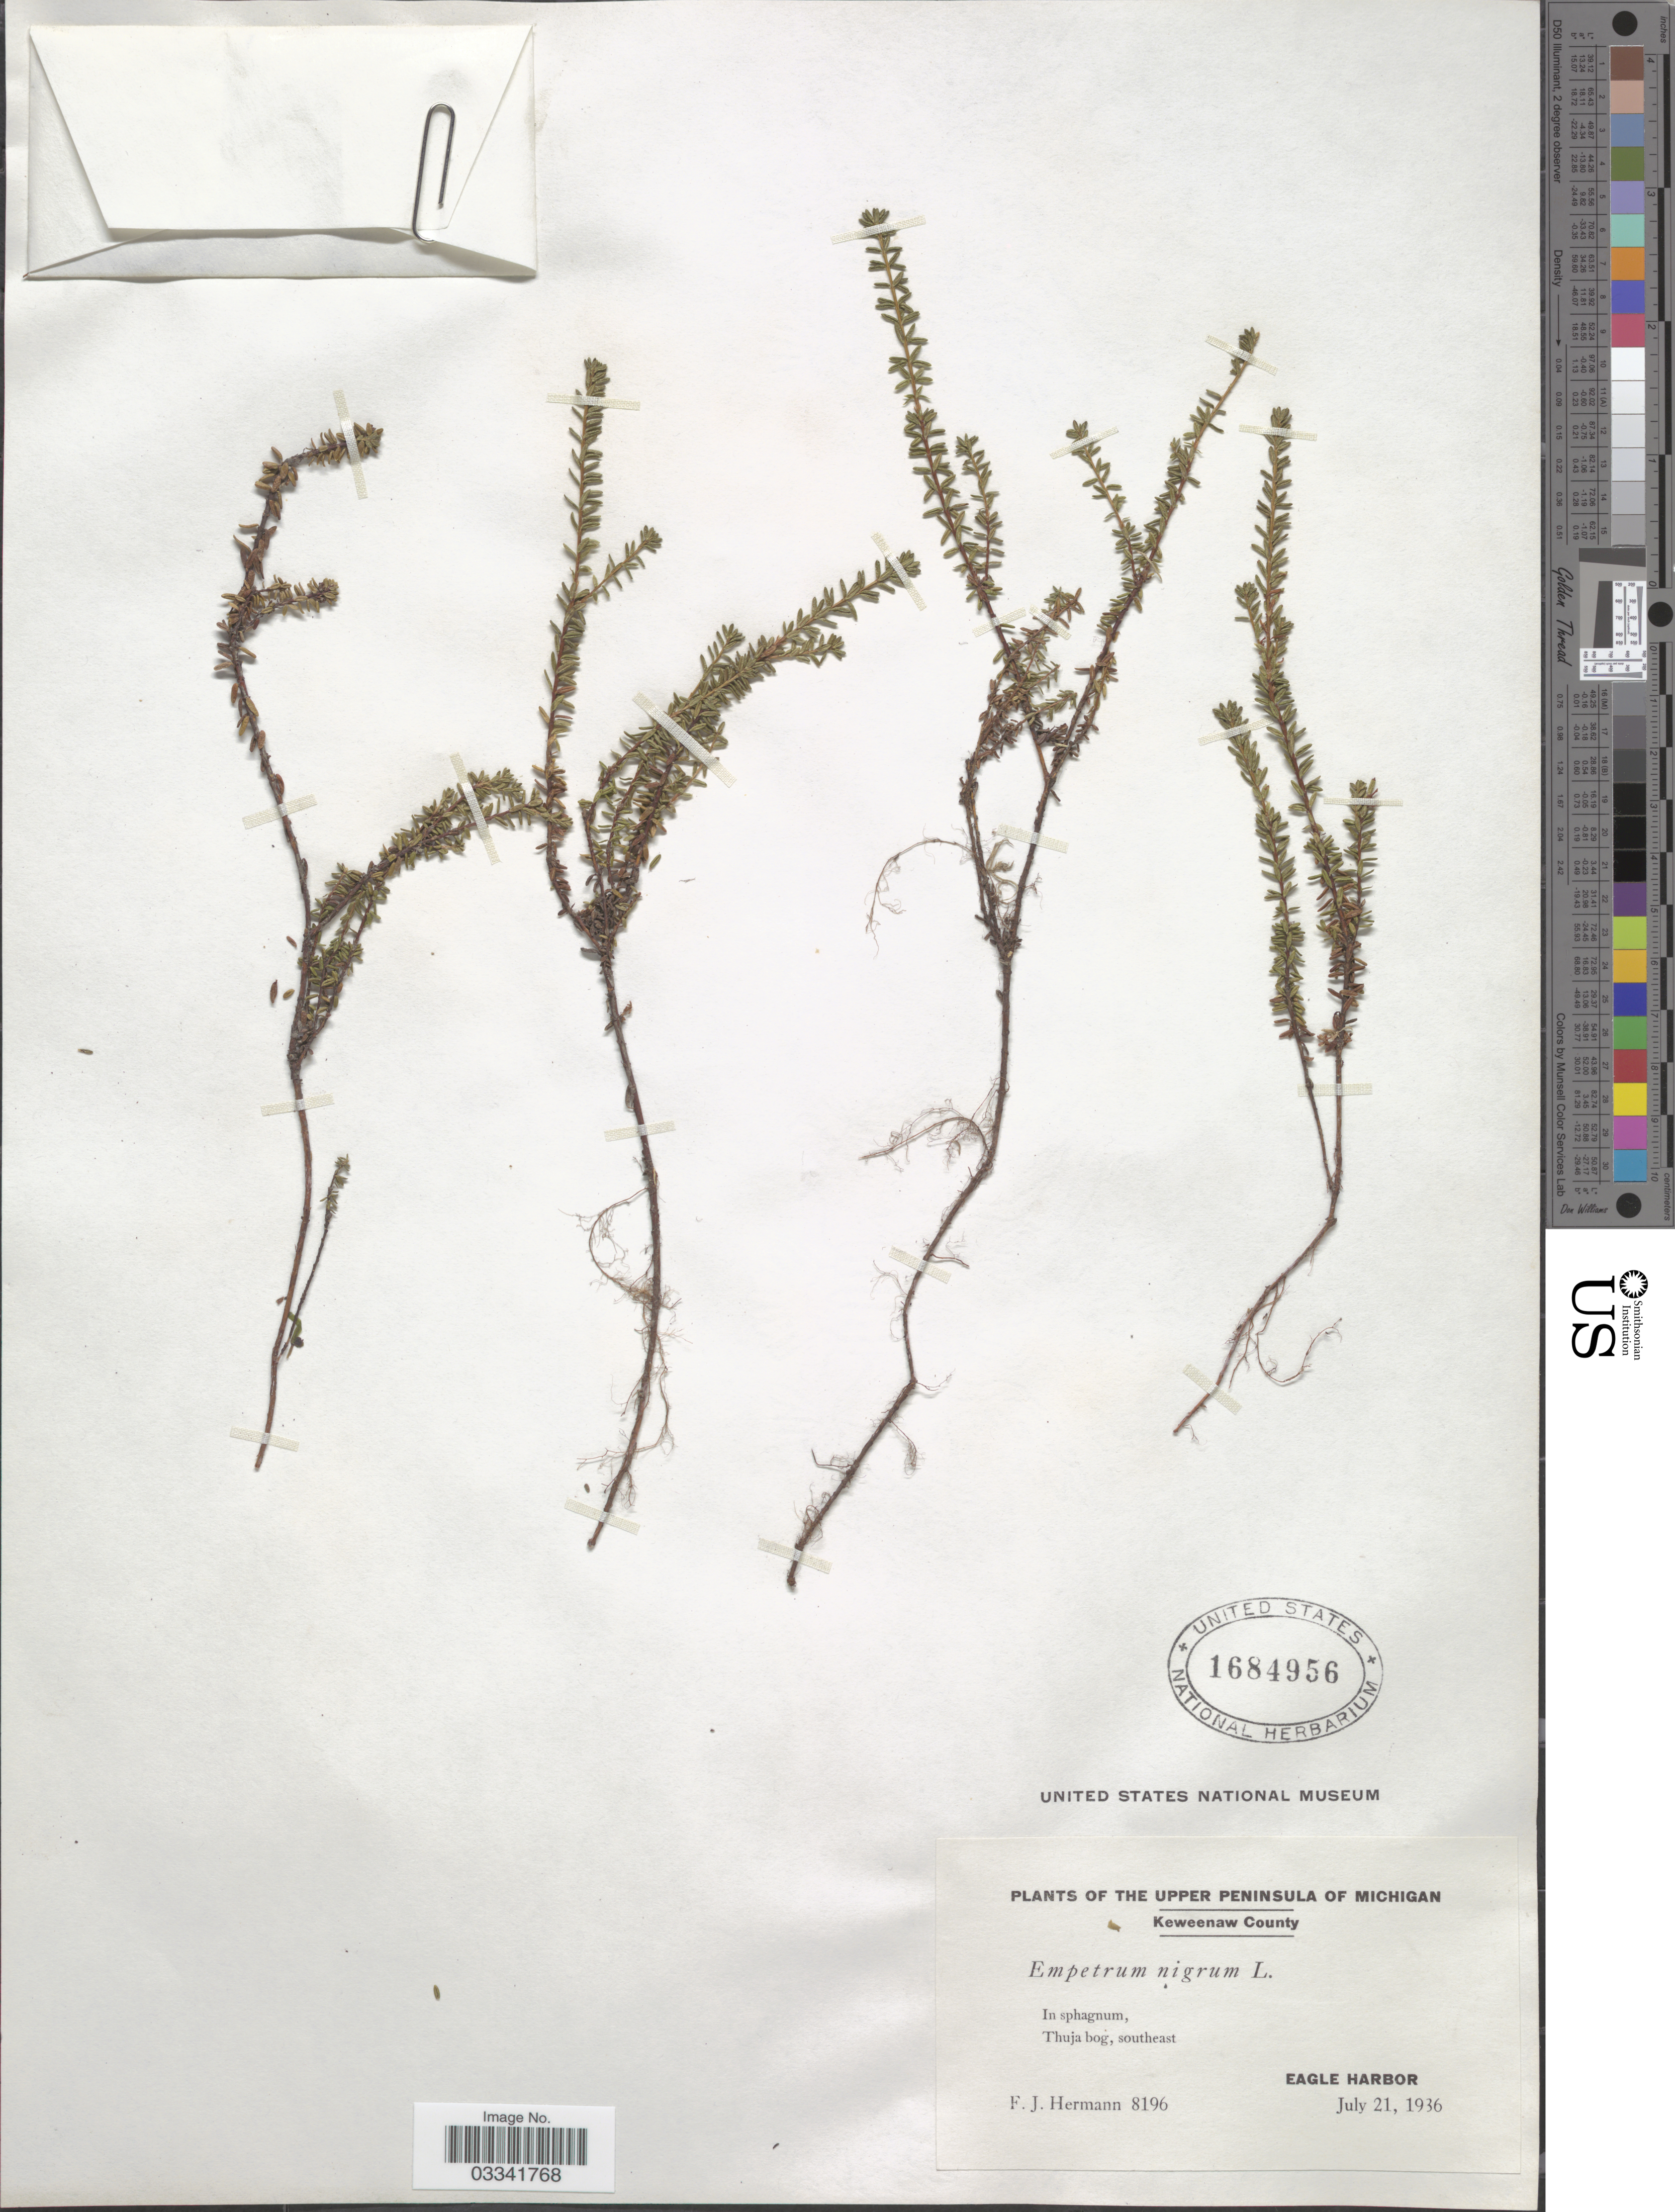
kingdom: Plantae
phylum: Tracheophyta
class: Magnoliopsida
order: Ericales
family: Ericaceae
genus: Empetrum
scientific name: Empetrum nigrum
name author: L.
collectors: F. J. Hermann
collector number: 8196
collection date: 1936-07-21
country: United States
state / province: Michigan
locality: The Upper Peninsula of Michigan. Keweenaw County. Thuja bog, southeast Eagle Harbor.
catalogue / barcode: US 1684956